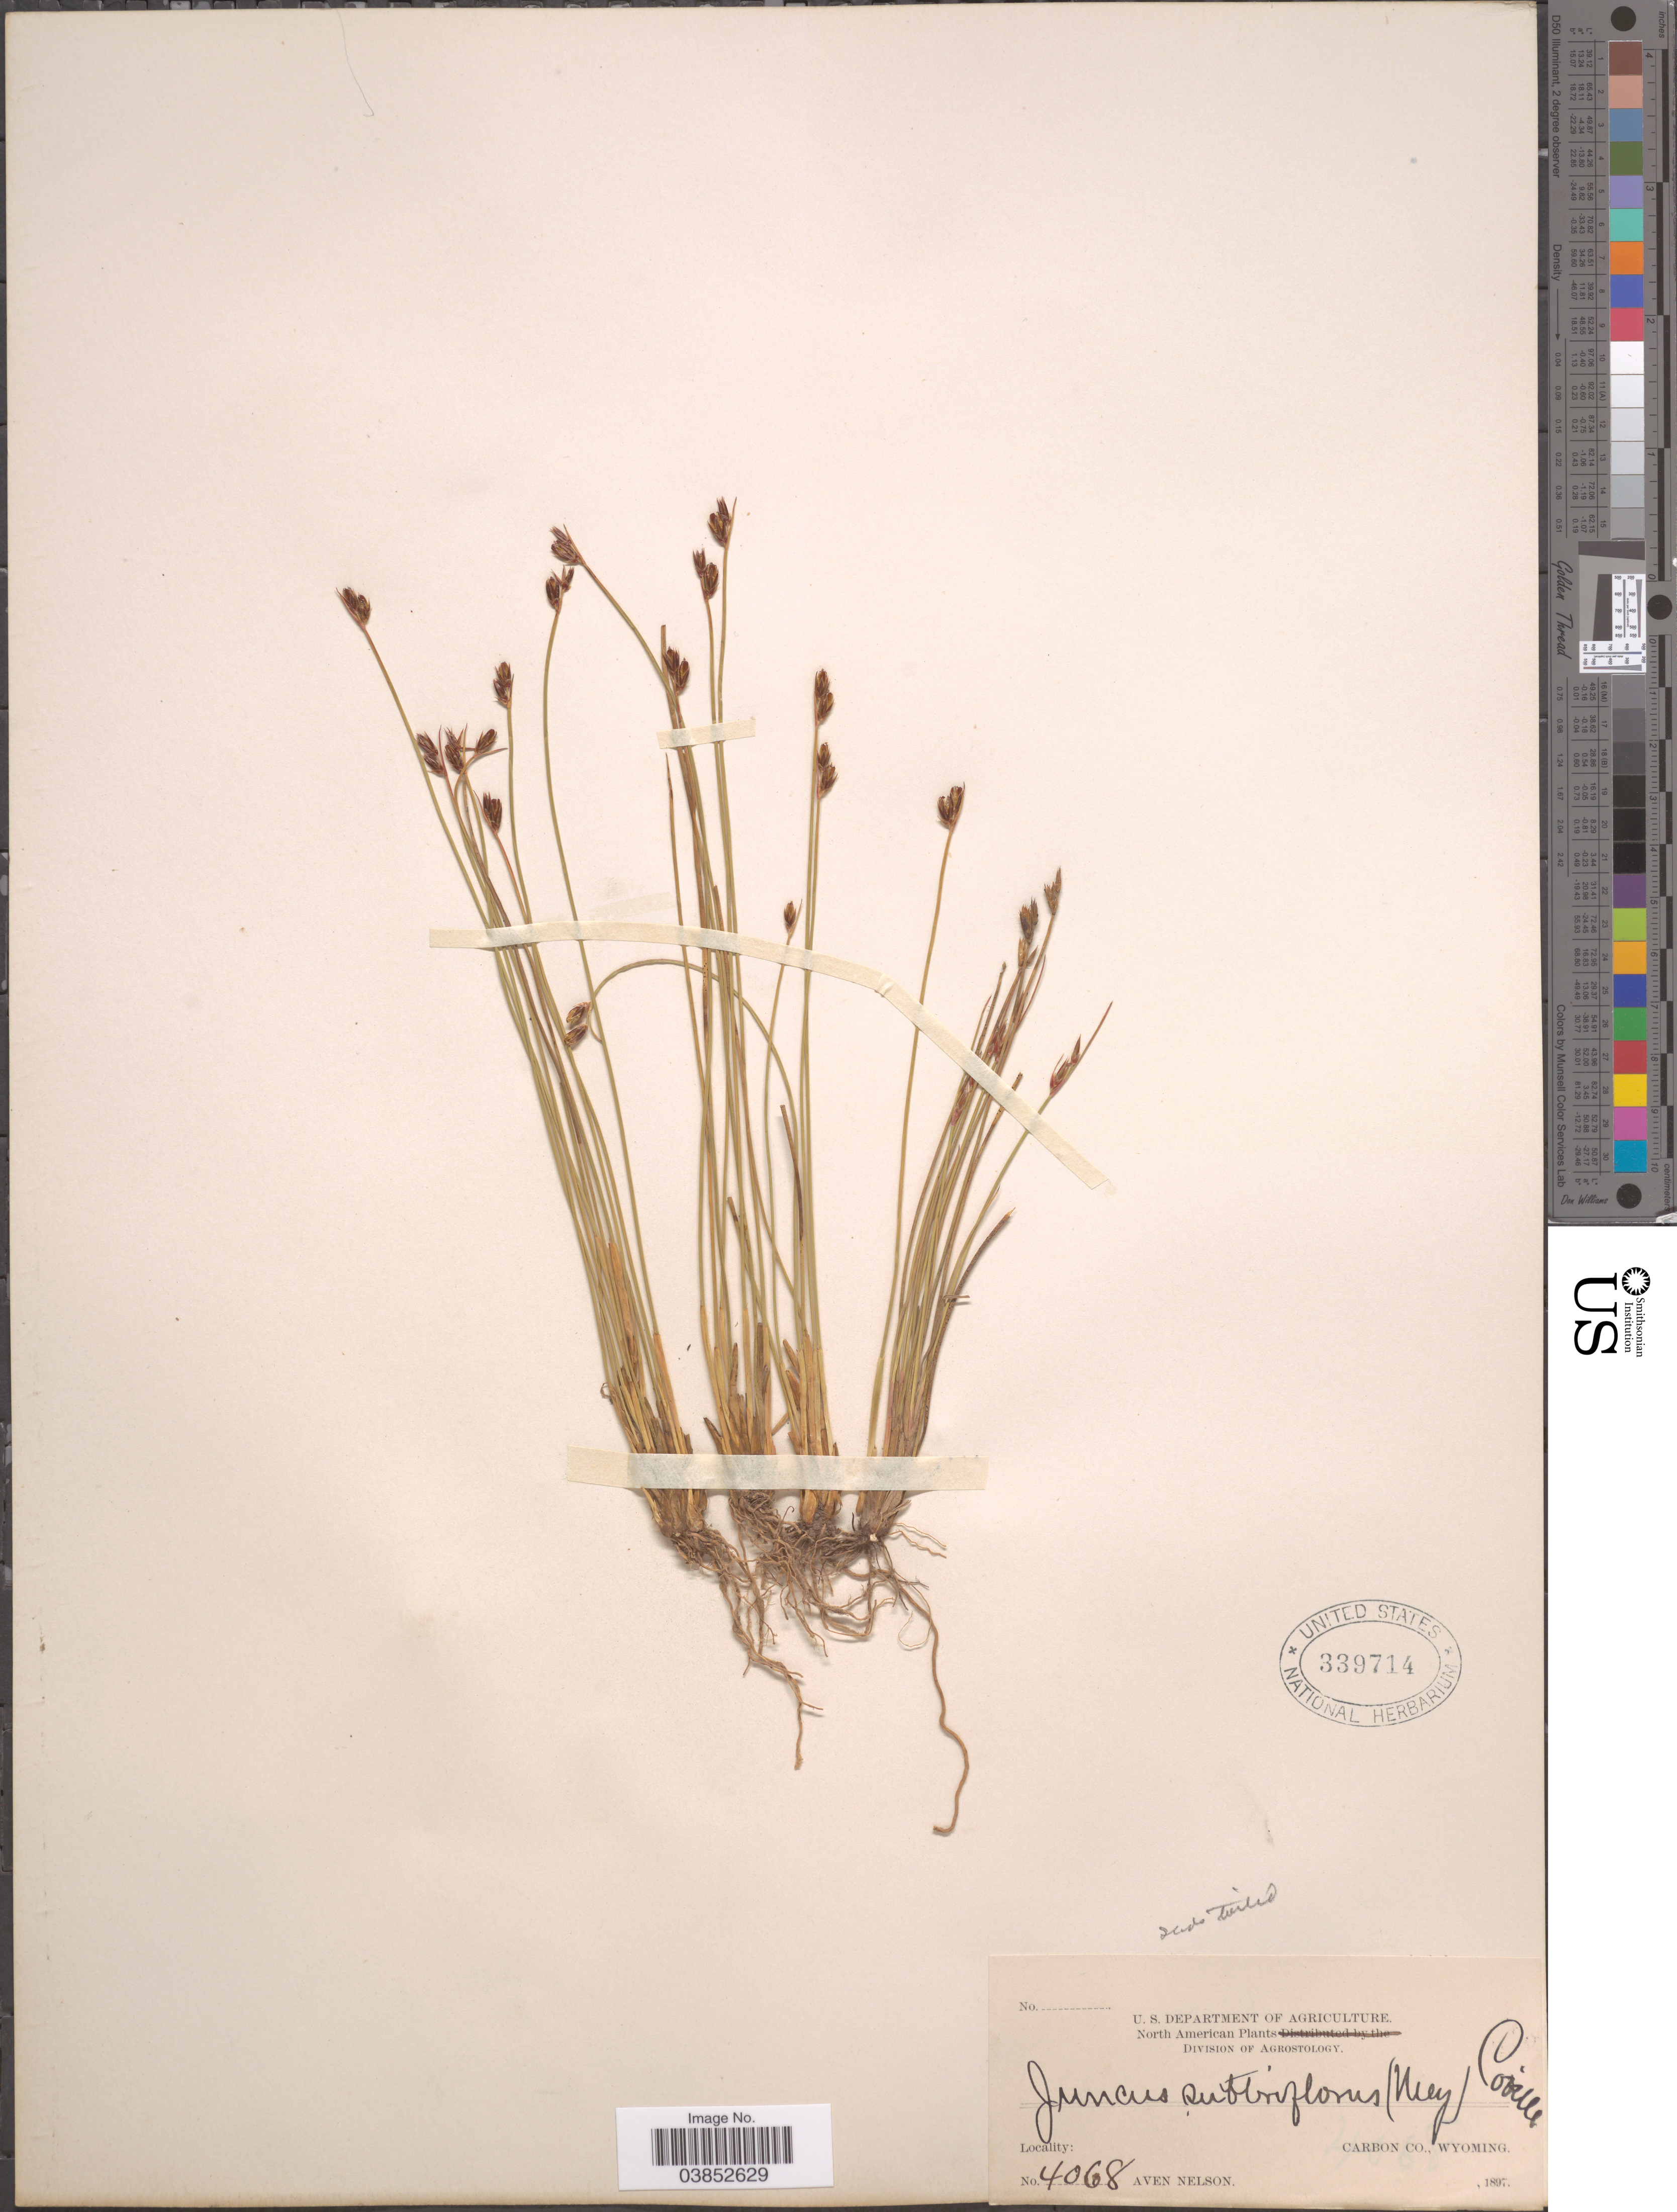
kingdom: Plantae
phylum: Tracheophyta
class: Liliopsida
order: Poales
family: Juncaceae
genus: Juncus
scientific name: Juncus drummondii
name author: E. Mey.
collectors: A. Nelson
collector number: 4068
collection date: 1897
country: United States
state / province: Wyoming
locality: Carbon Co.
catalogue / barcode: US 339714